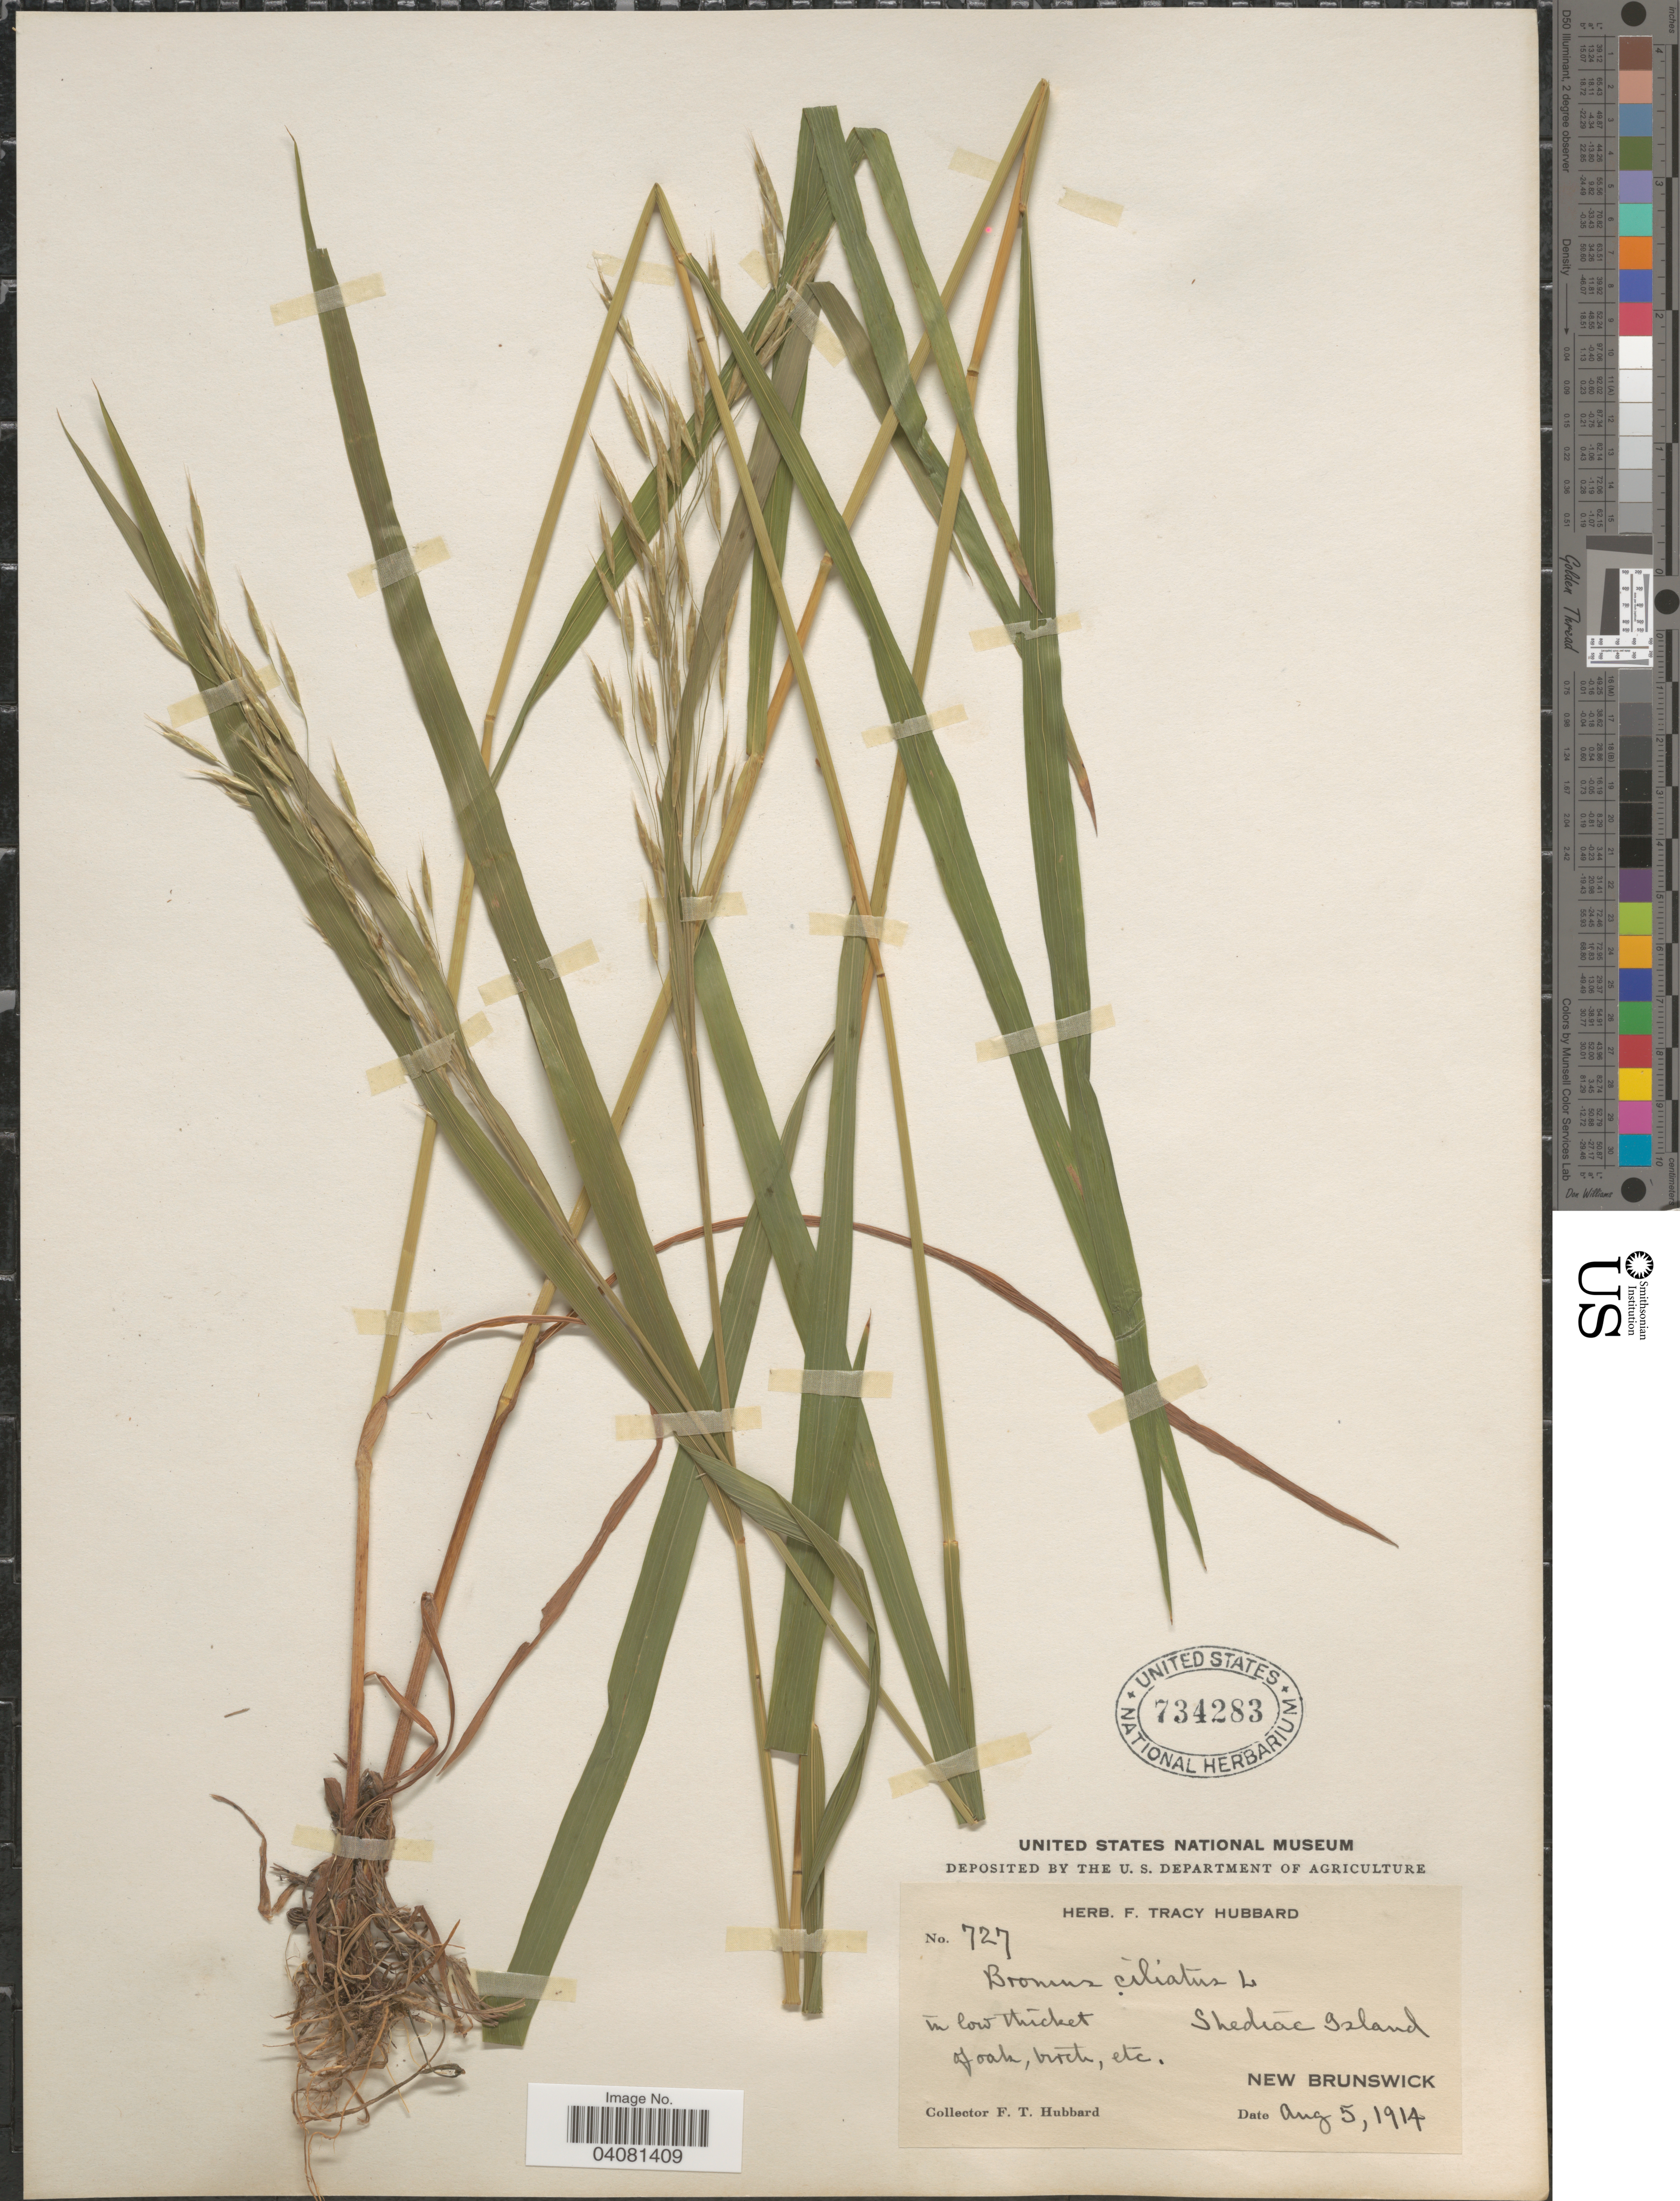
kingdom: Plantae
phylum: Tracheophyta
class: Liliopsida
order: Poales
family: Poaceae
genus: Bromus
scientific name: Bromus ciliatus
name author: L.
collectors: F. T. Hubbard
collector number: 727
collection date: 1914-08-05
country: Canada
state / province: New Brunswick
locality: In low thicket of oak, birch, etc. Shediac Island.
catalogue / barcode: US 734283